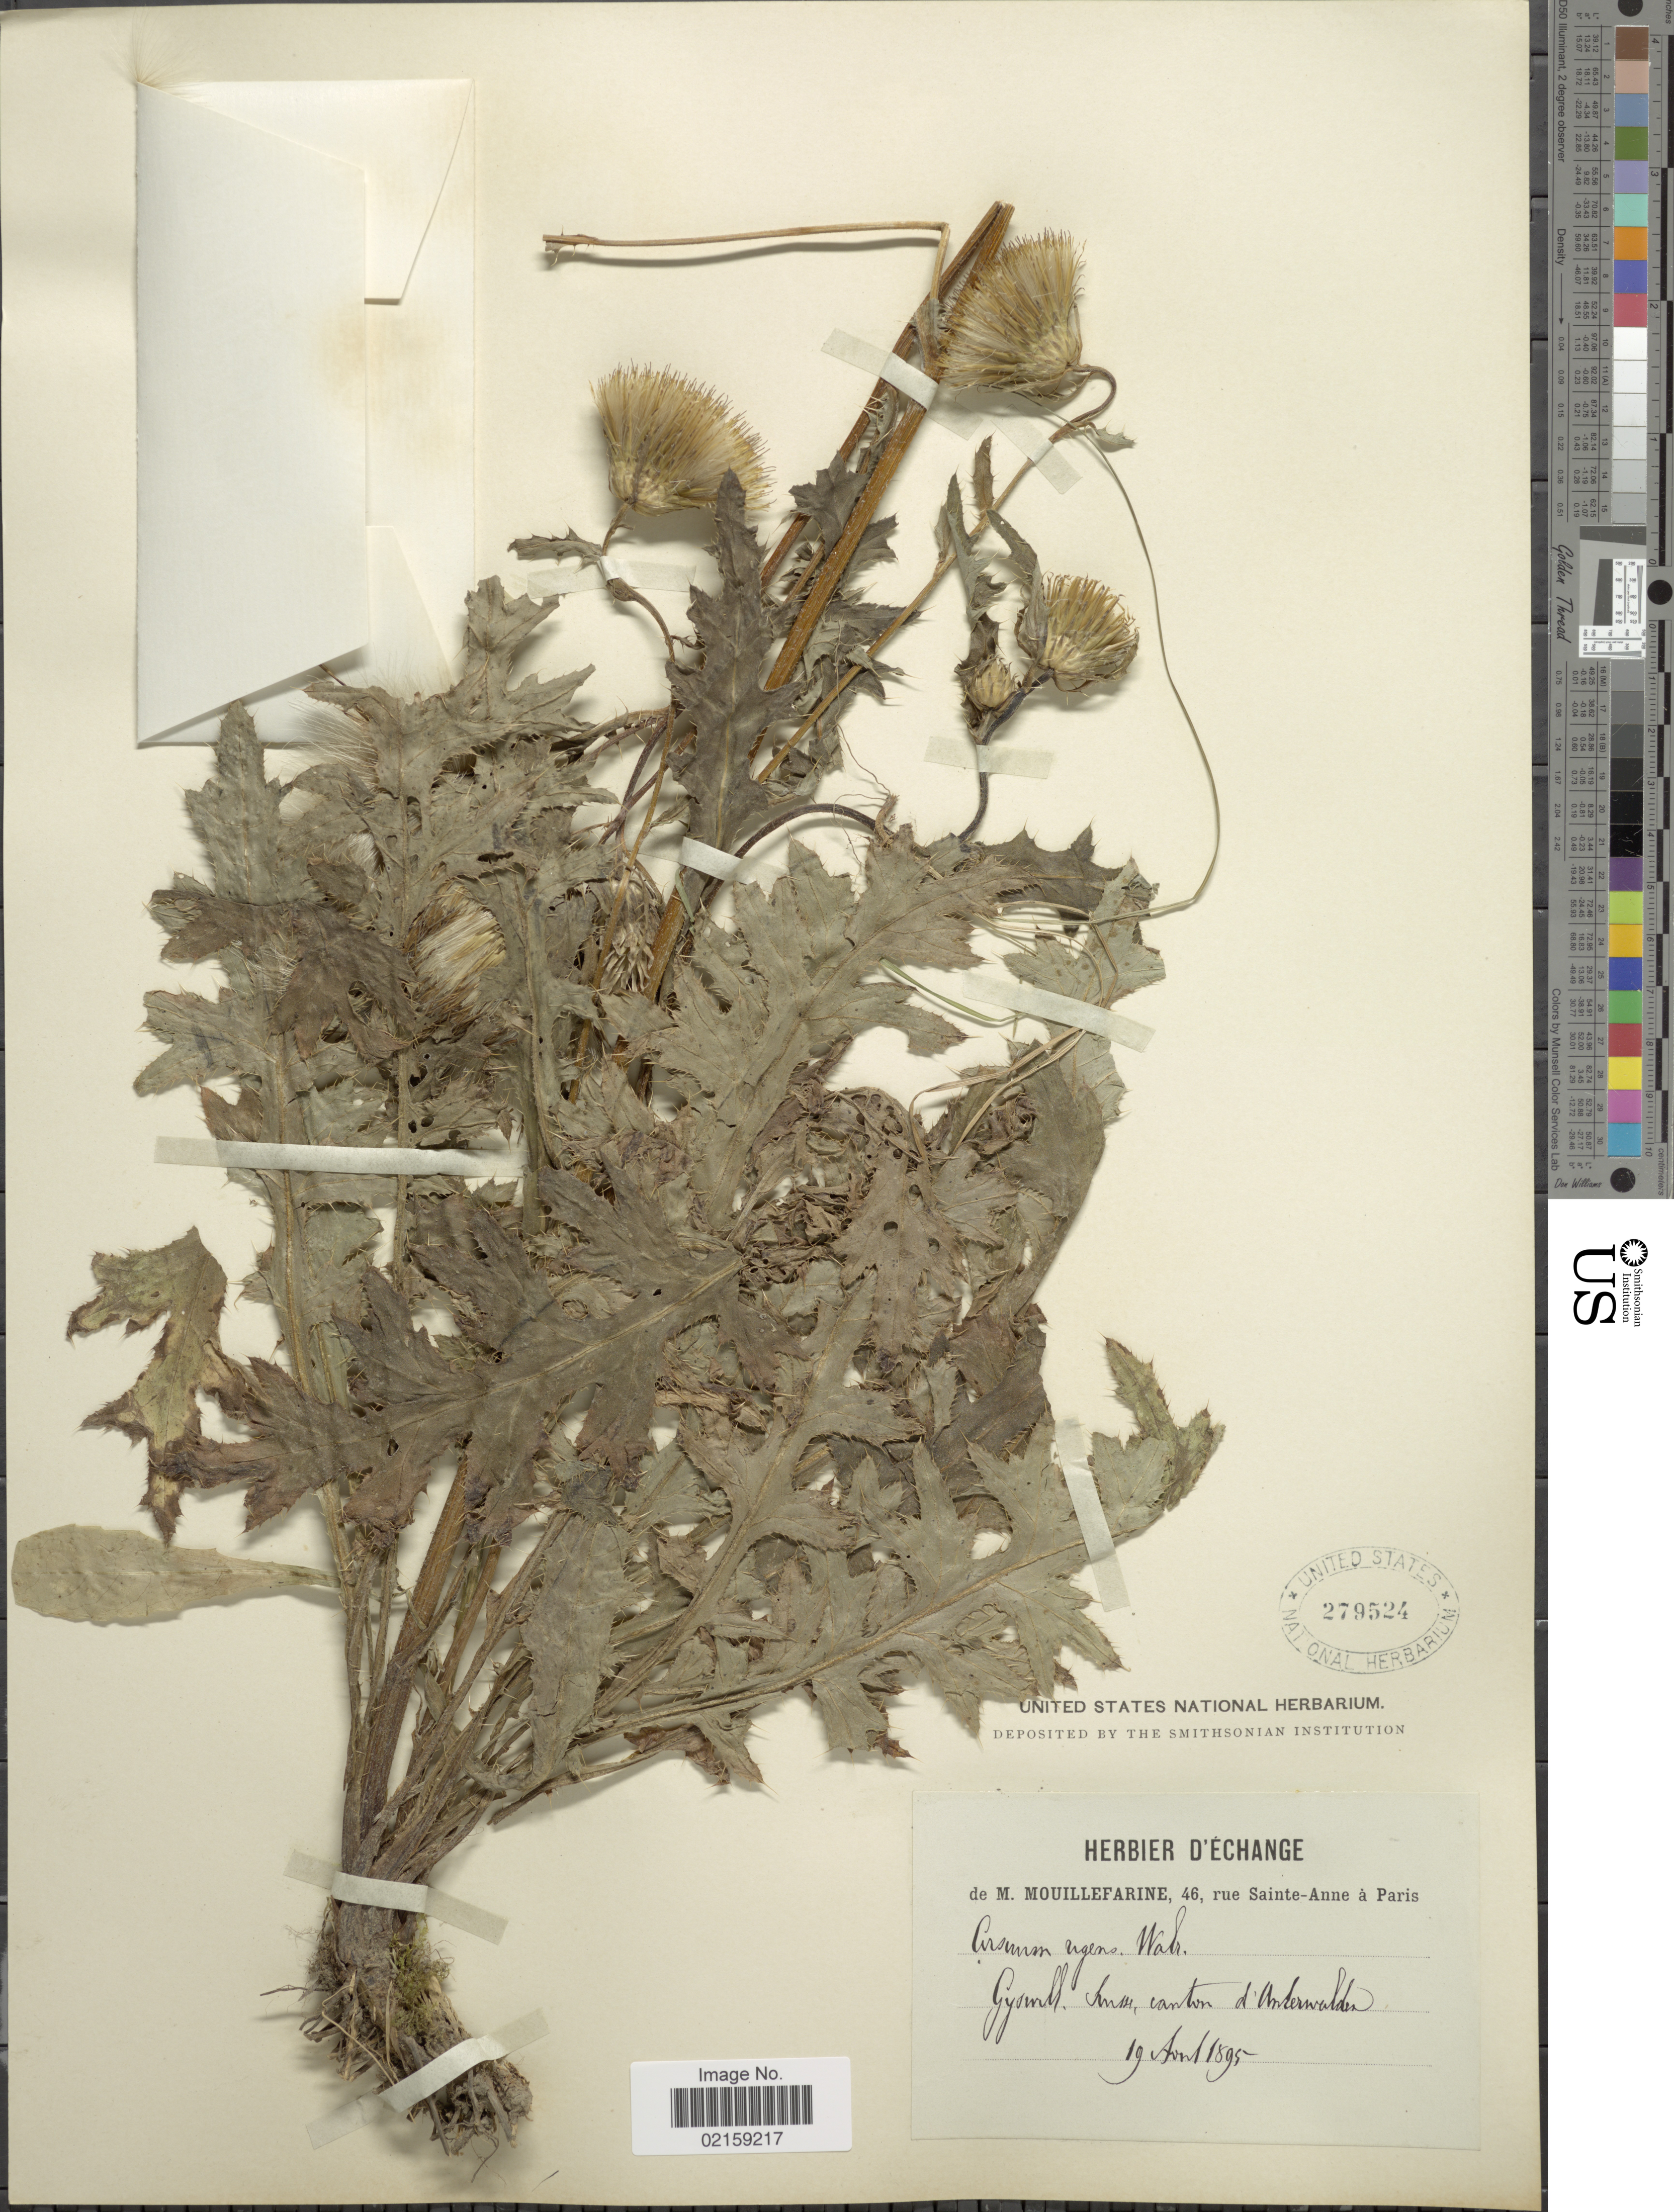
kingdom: Plantae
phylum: Tracheophyta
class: Magnoliopsida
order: Asterales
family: Asteraceae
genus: Cirsium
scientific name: Cirsium rigens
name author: (Aiton) Wallr.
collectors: M. Mouillefarine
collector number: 46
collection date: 1895-08-19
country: Switzerland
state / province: Obwalden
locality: Gyswill, canton d'Underwalden, Suisse.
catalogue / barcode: US 279524